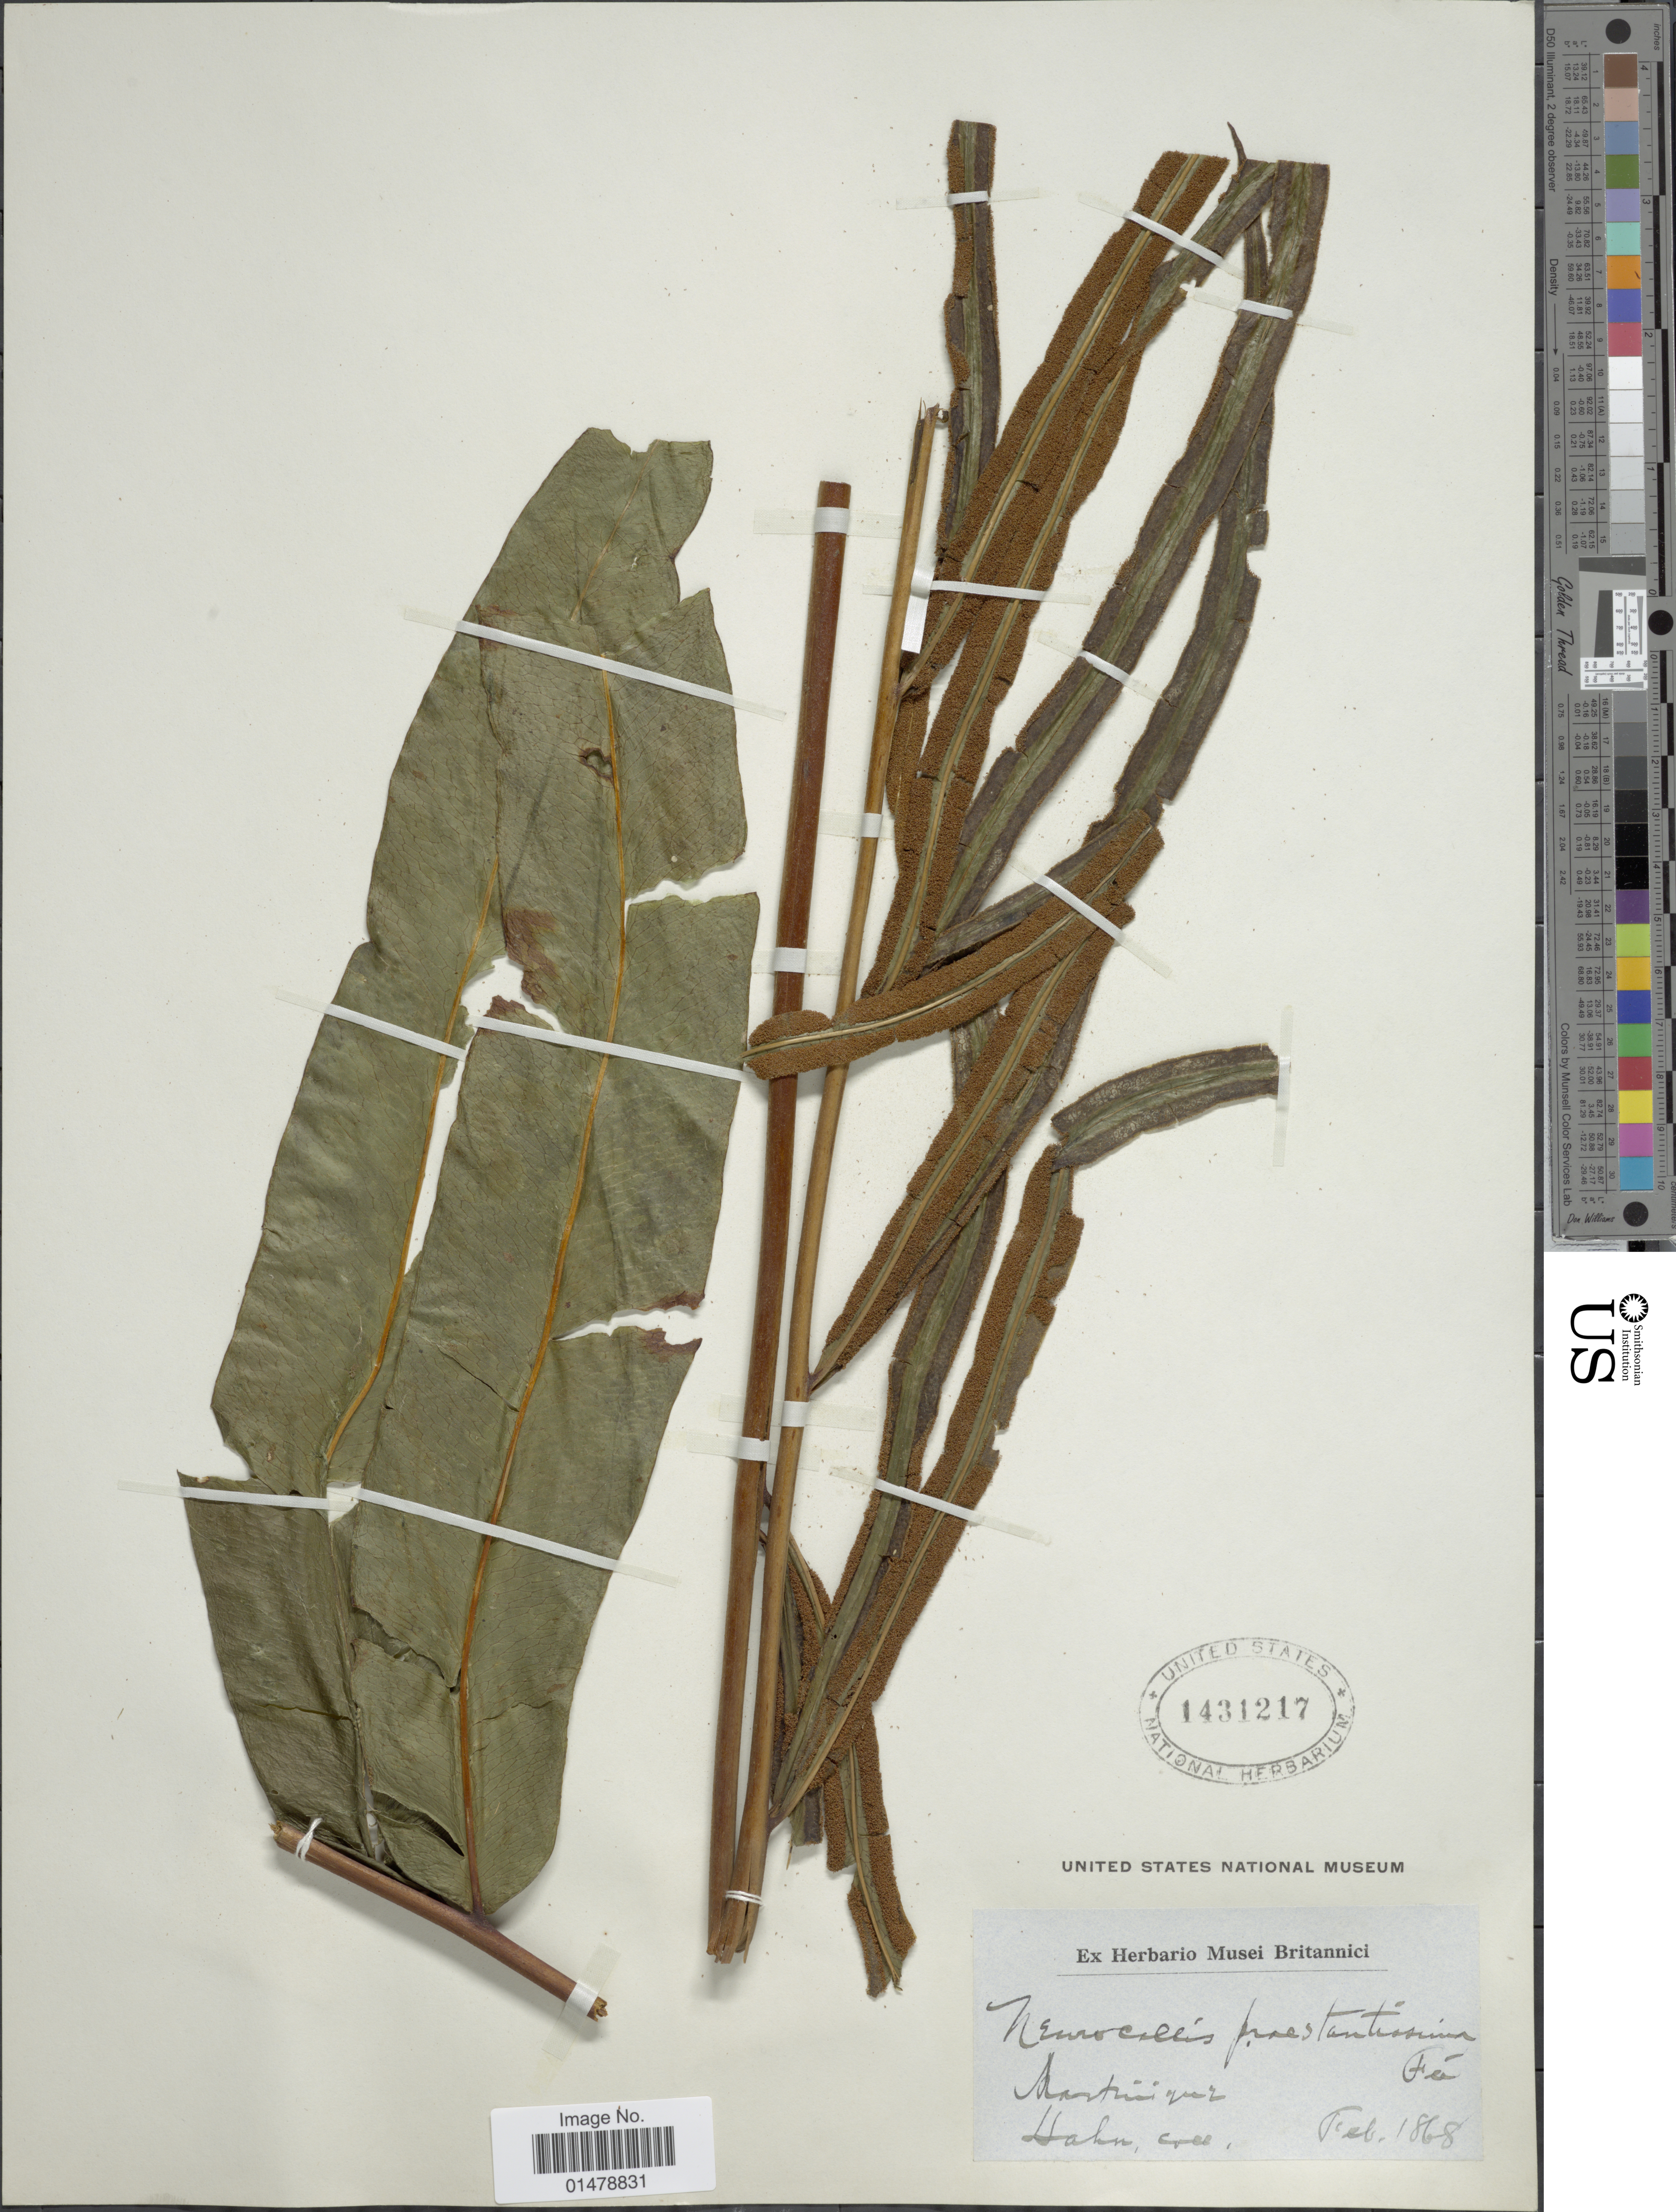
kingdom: Plantae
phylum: Tracheophyta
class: Polypodiopsida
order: Polypodiales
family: Pteridaceae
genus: Pteris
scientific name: Pteris praestantissima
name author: (Bory ex Fée) Christenh.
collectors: -- Hahn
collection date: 1868-02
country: Martinique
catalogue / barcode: US 1431217